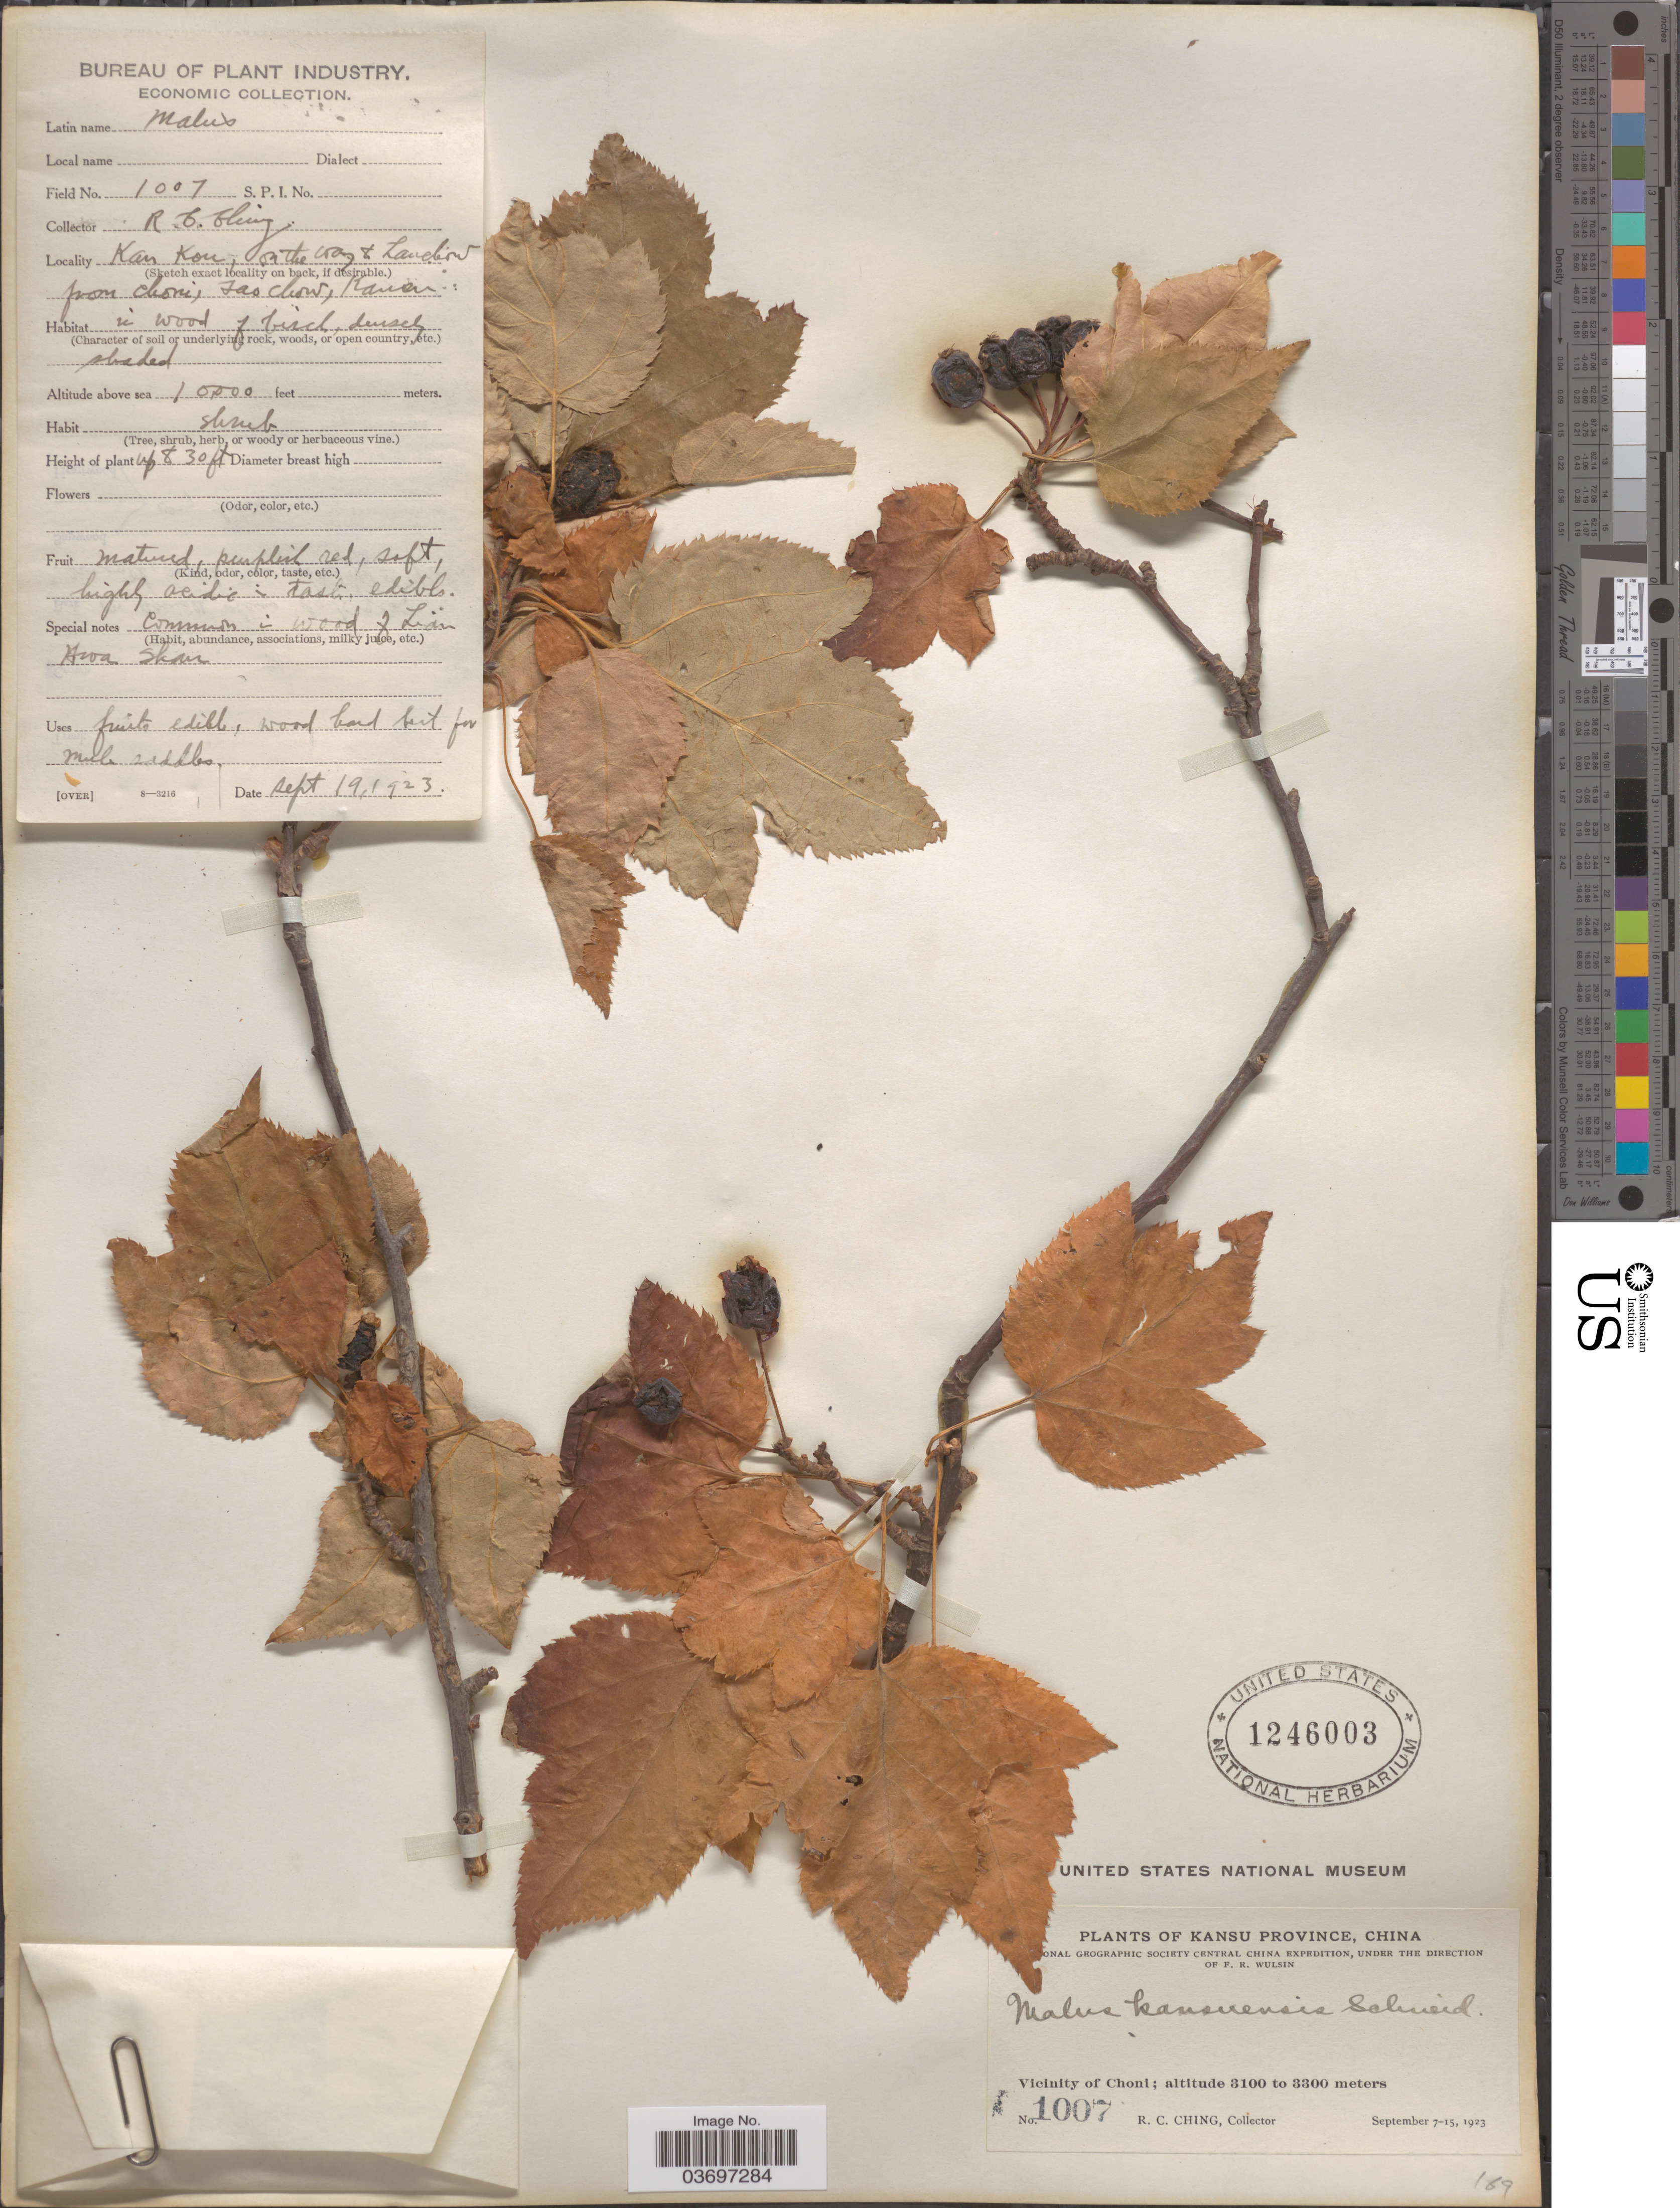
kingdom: Plantae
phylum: Tracheophyta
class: Magnoliopsida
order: Rosales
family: Rosaceae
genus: Malus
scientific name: Malus kansuensis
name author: (Batalin) C.K. Schneid.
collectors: R. C. Ching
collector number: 1007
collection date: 1923-09-19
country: China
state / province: Gansu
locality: Kansu Province. Vicinity of Choni. Kan Kou, on the way to Landing from Choni, Tao Chow. [interpreted]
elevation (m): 3048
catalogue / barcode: US 1246003